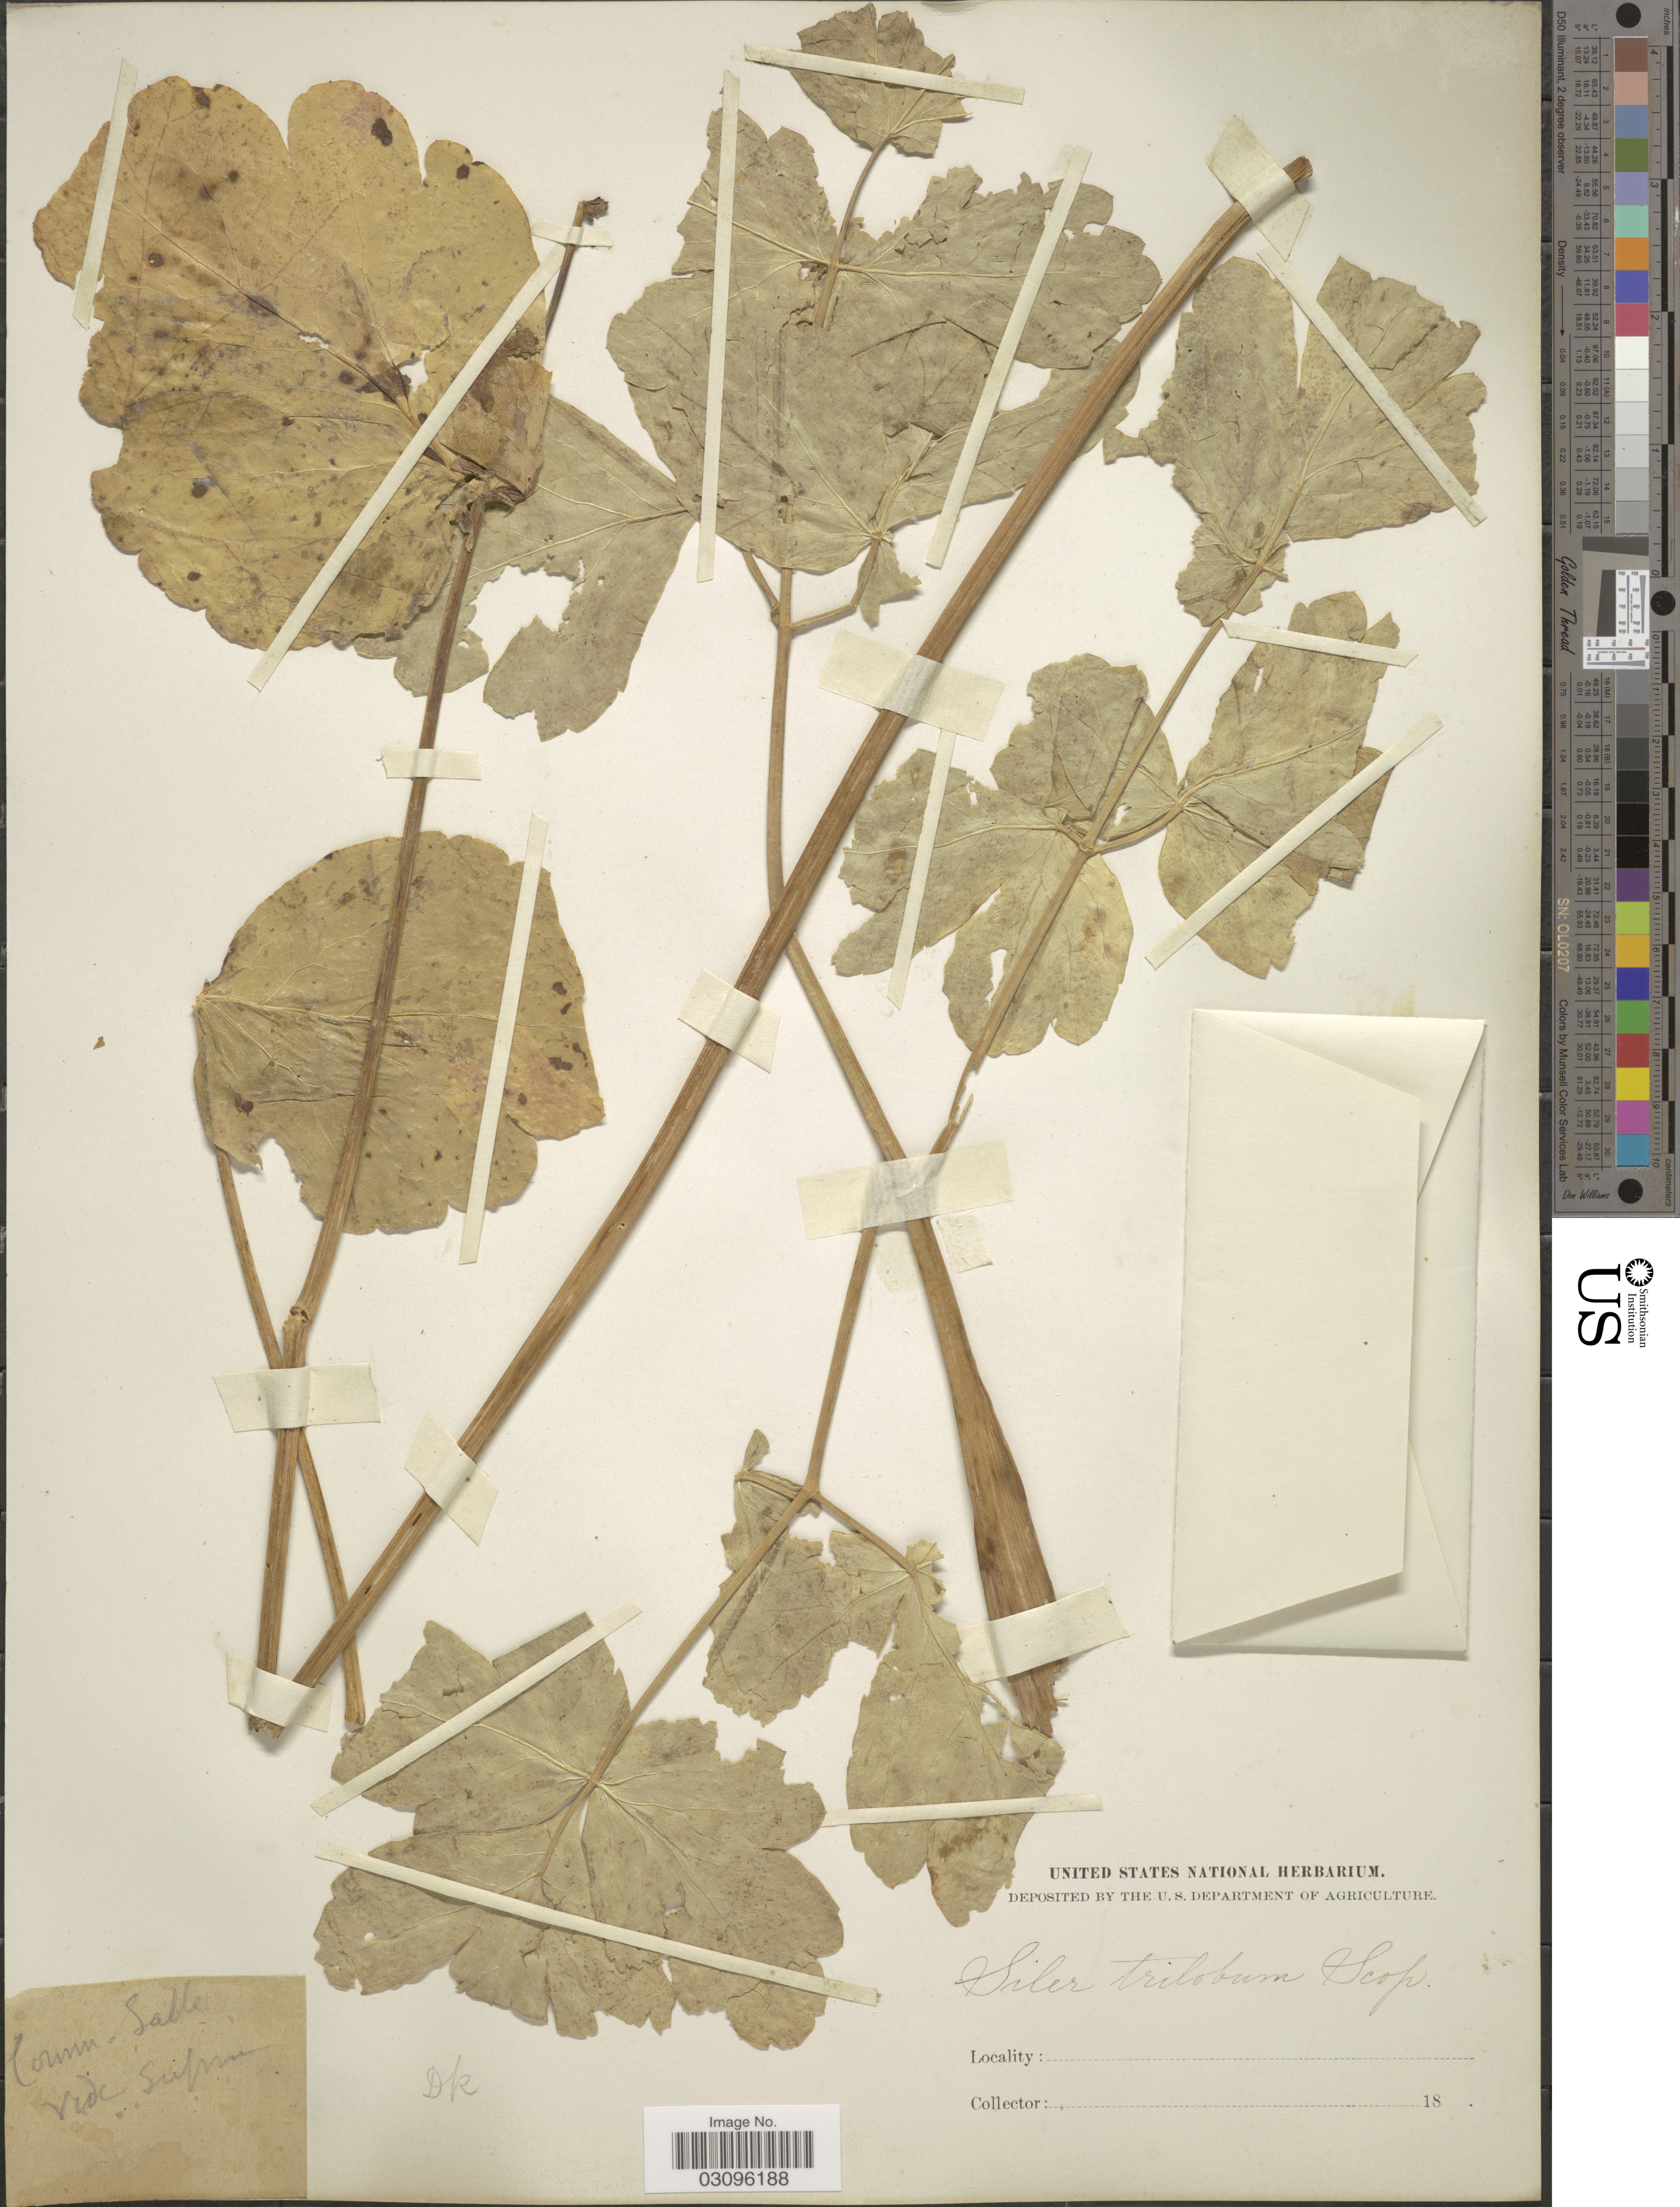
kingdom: Plantae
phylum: Tracheophyta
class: Magnoliopsida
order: Apiales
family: Apiaceae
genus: Laser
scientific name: Laser trilobum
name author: (L.) Borkh.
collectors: ex herb. United States National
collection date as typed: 18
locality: Vidc Supru. [unsure placement]